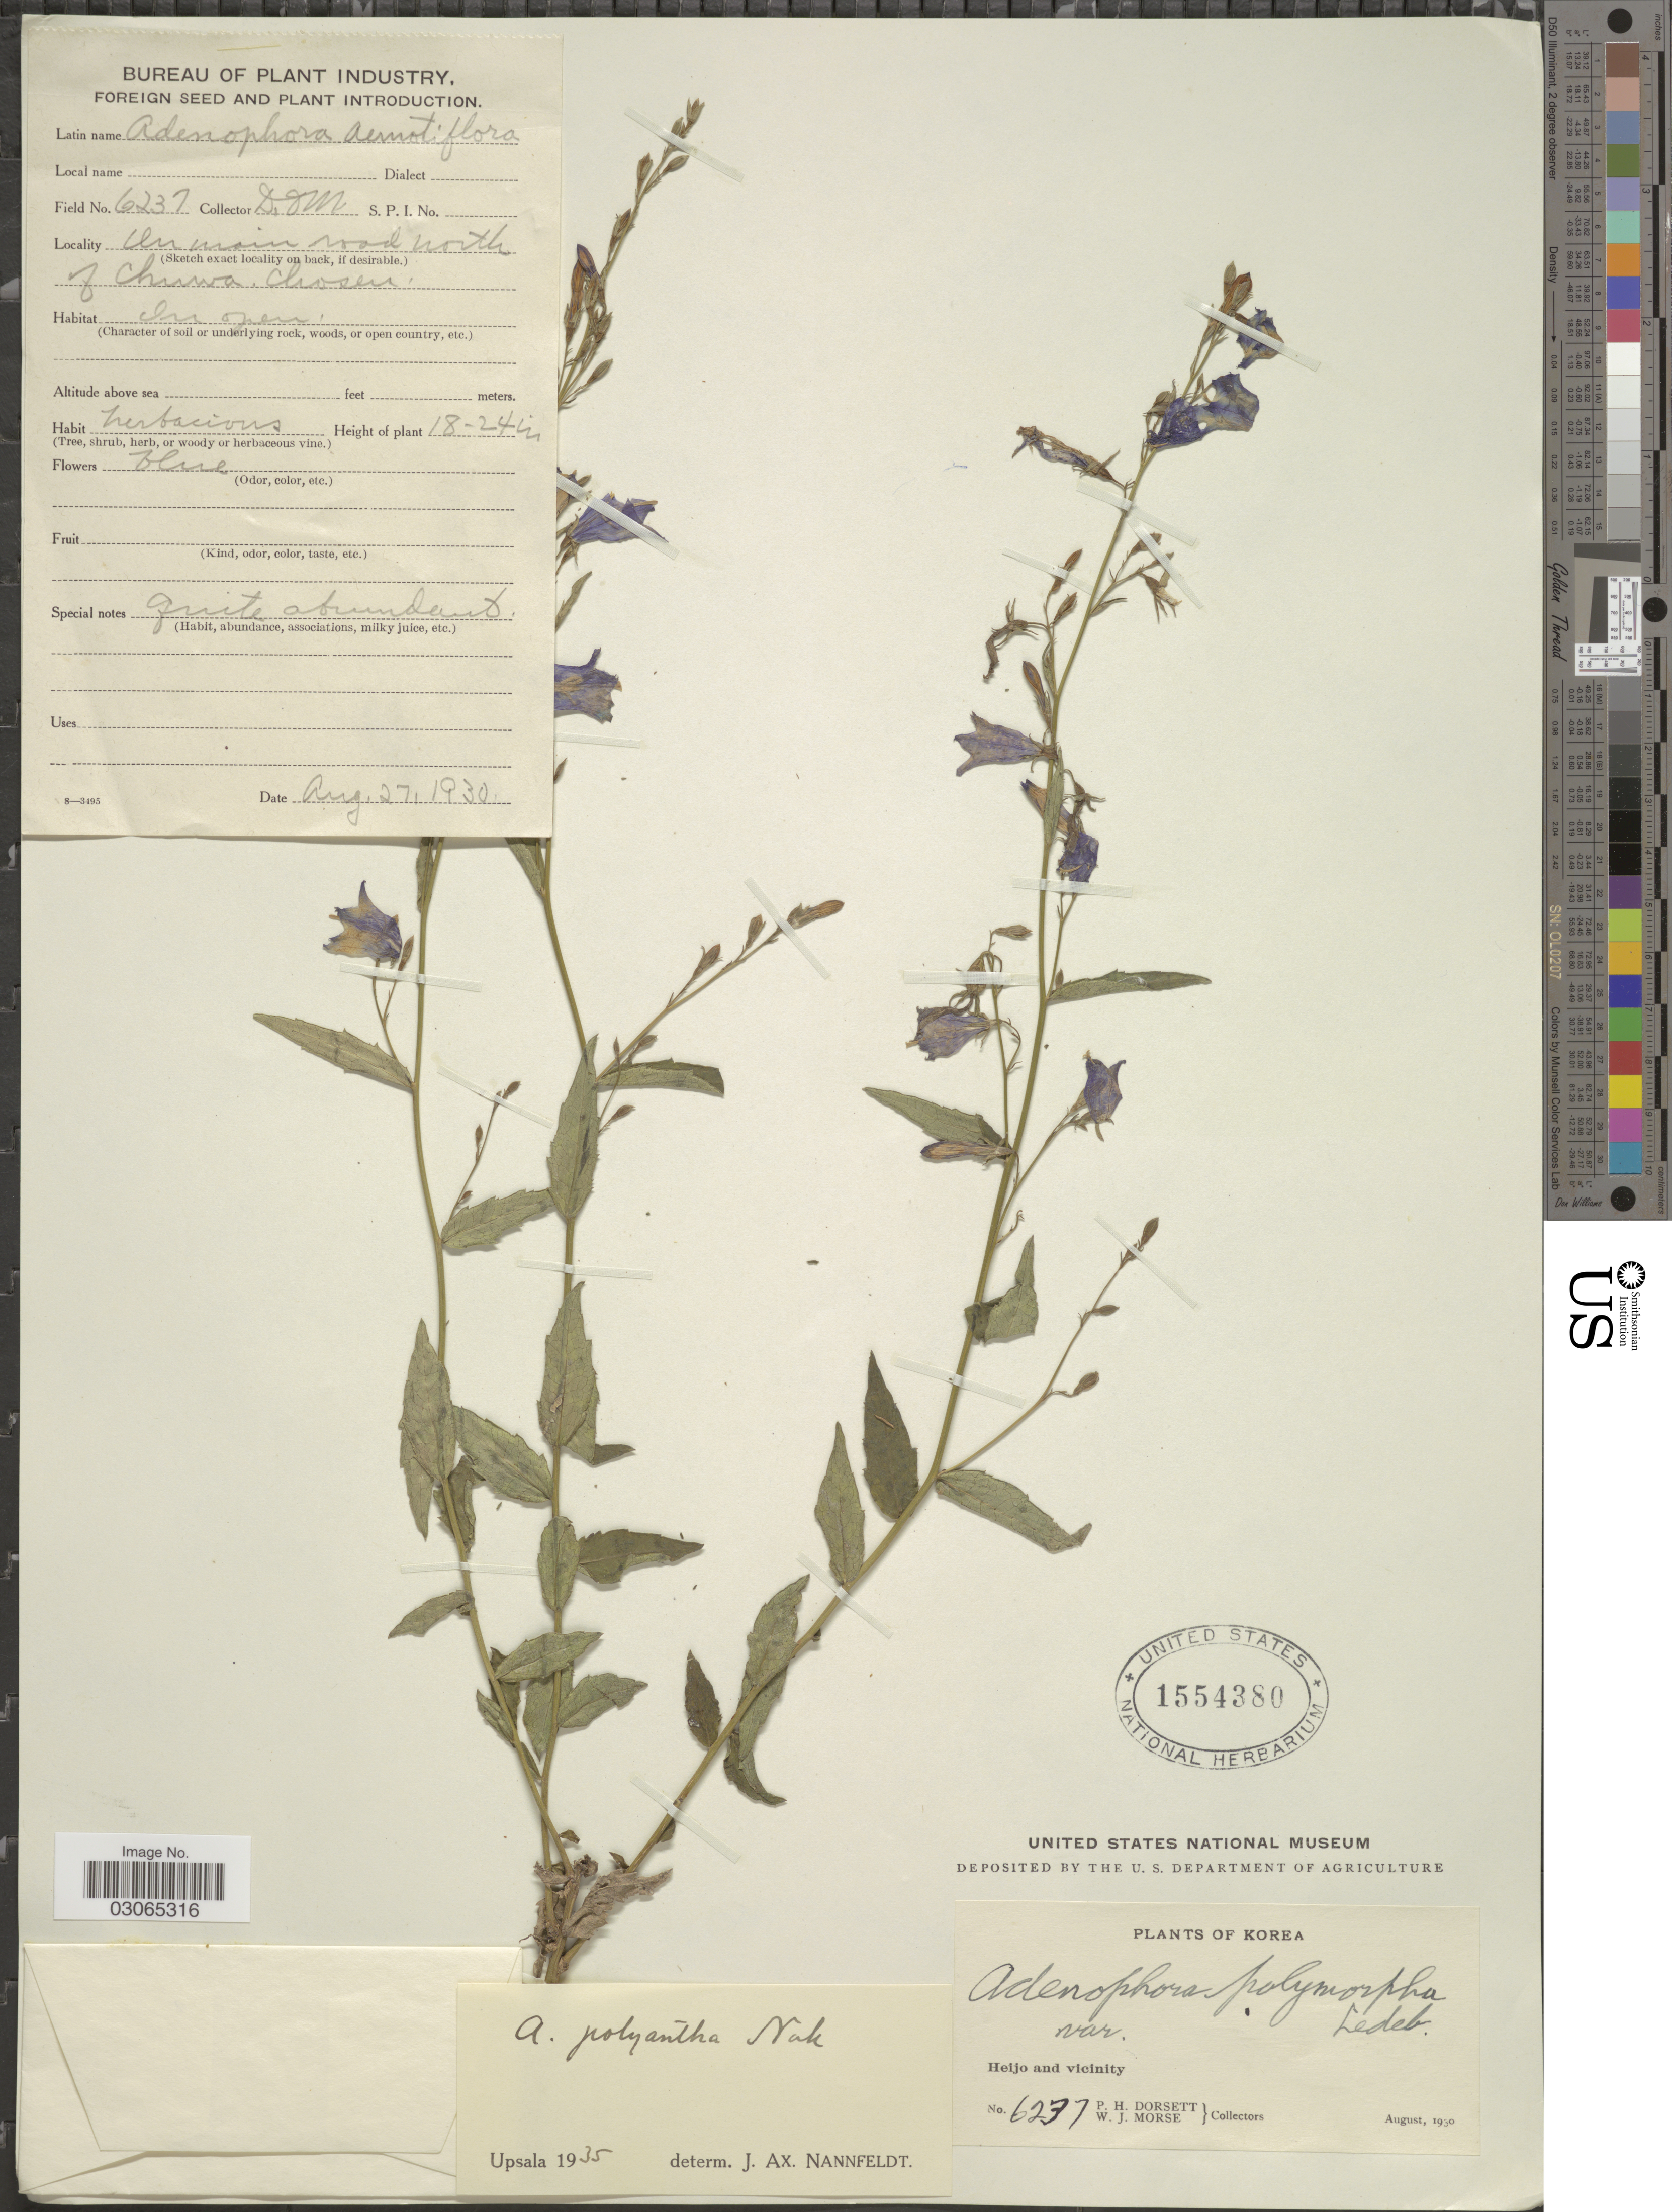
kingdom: Plantae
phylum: Tracheophyta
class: Magnoliopsida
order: Asterales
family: Campanulaceae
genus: Adenophora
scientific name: Adenophora polyantha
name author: Nakai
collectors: P. H. Dorsett & W. J. Morse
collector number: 6237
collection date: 1930-08-27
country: North Korea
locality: On main road north of Chuwa, Chosen. Heijo and vicinity.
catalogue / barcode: US 1554380